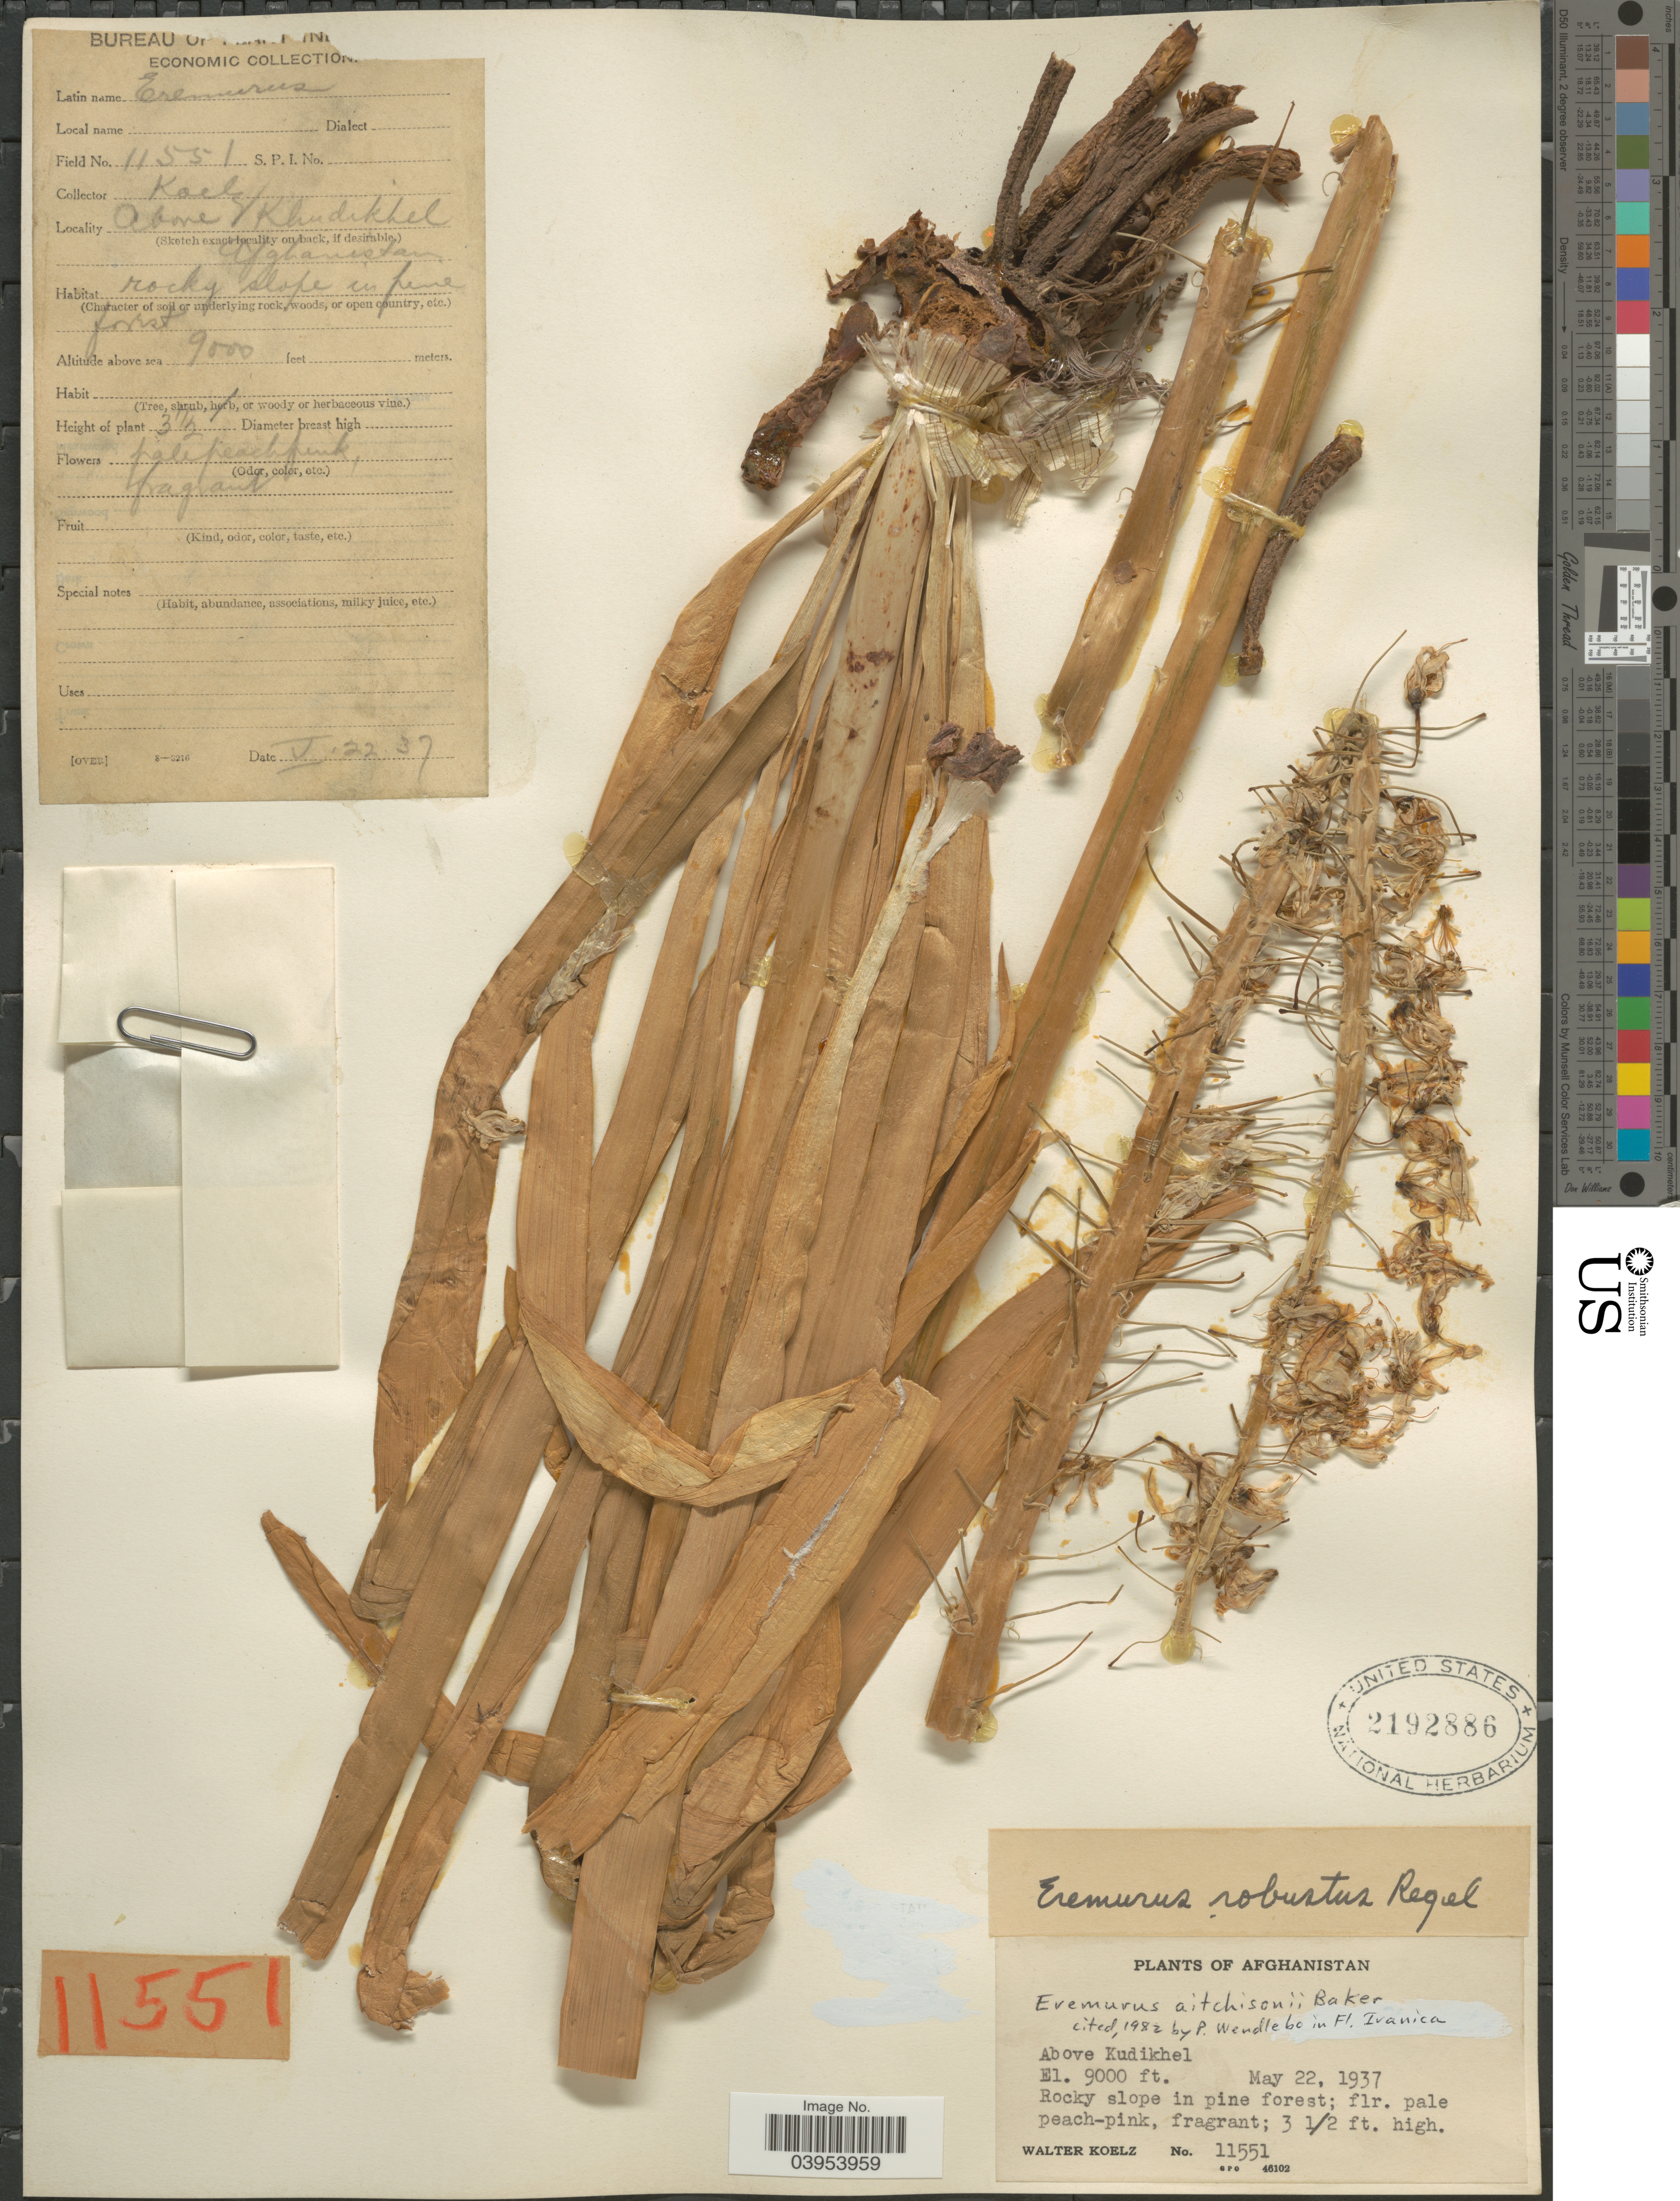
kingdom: Plantae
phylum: Tracheophyta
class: Liliopsida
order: Asparagales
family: Asphodelaceae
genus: Eremurus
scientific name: Eremurus aitchisonii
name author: Baker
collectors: W. N. Koelz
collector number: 11551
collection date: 1937-05-22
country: Afghanistan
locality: Above Kudikhel.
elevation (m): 2743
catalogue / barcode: US 2192886